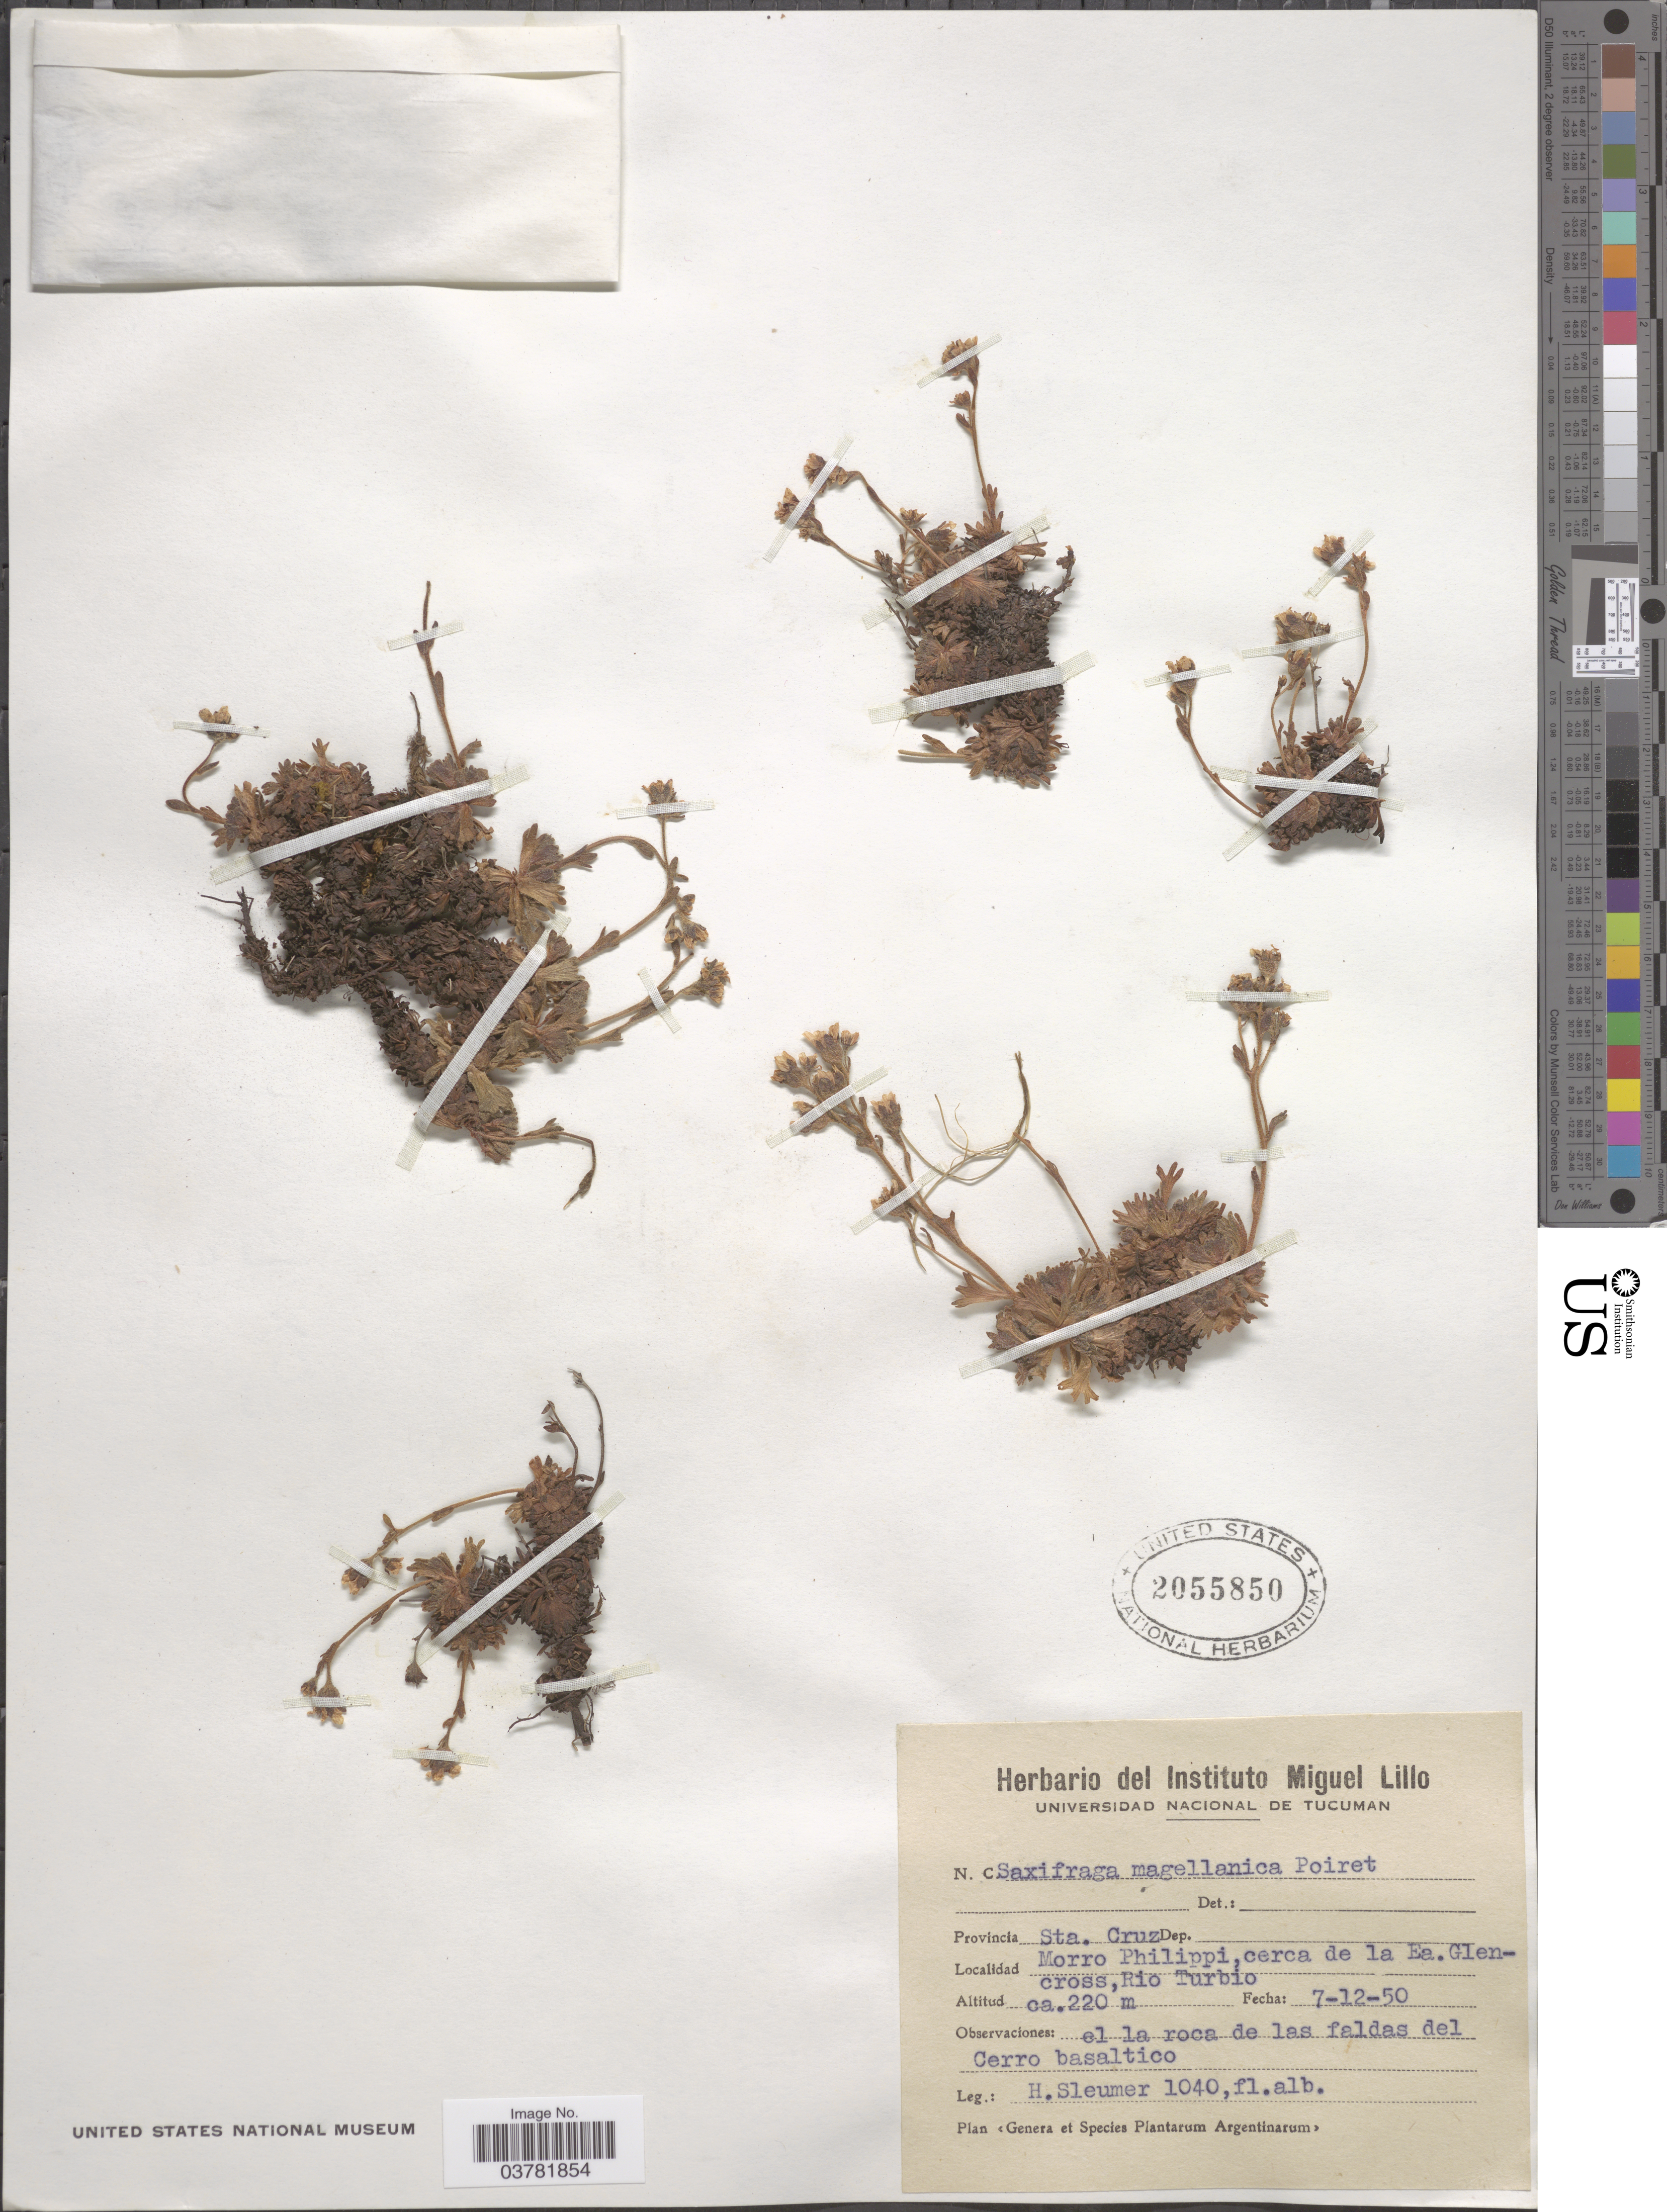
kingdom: Plantae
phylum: Tracheophyta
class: Magnoliopsida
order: Saxifragales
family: Saxifragaceae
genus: Saxifraga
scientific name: Saxifraga magellanica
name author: Poir.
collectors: H. O. Sleumer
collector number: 1040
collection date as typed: Transcribed d/m/y: 7/12/50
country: Argentina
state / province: Santa Cruz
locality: Morro Philippi, cerca de la Ea. Glencross, Rio Turbio.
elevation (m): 220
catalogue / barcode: US 2055850